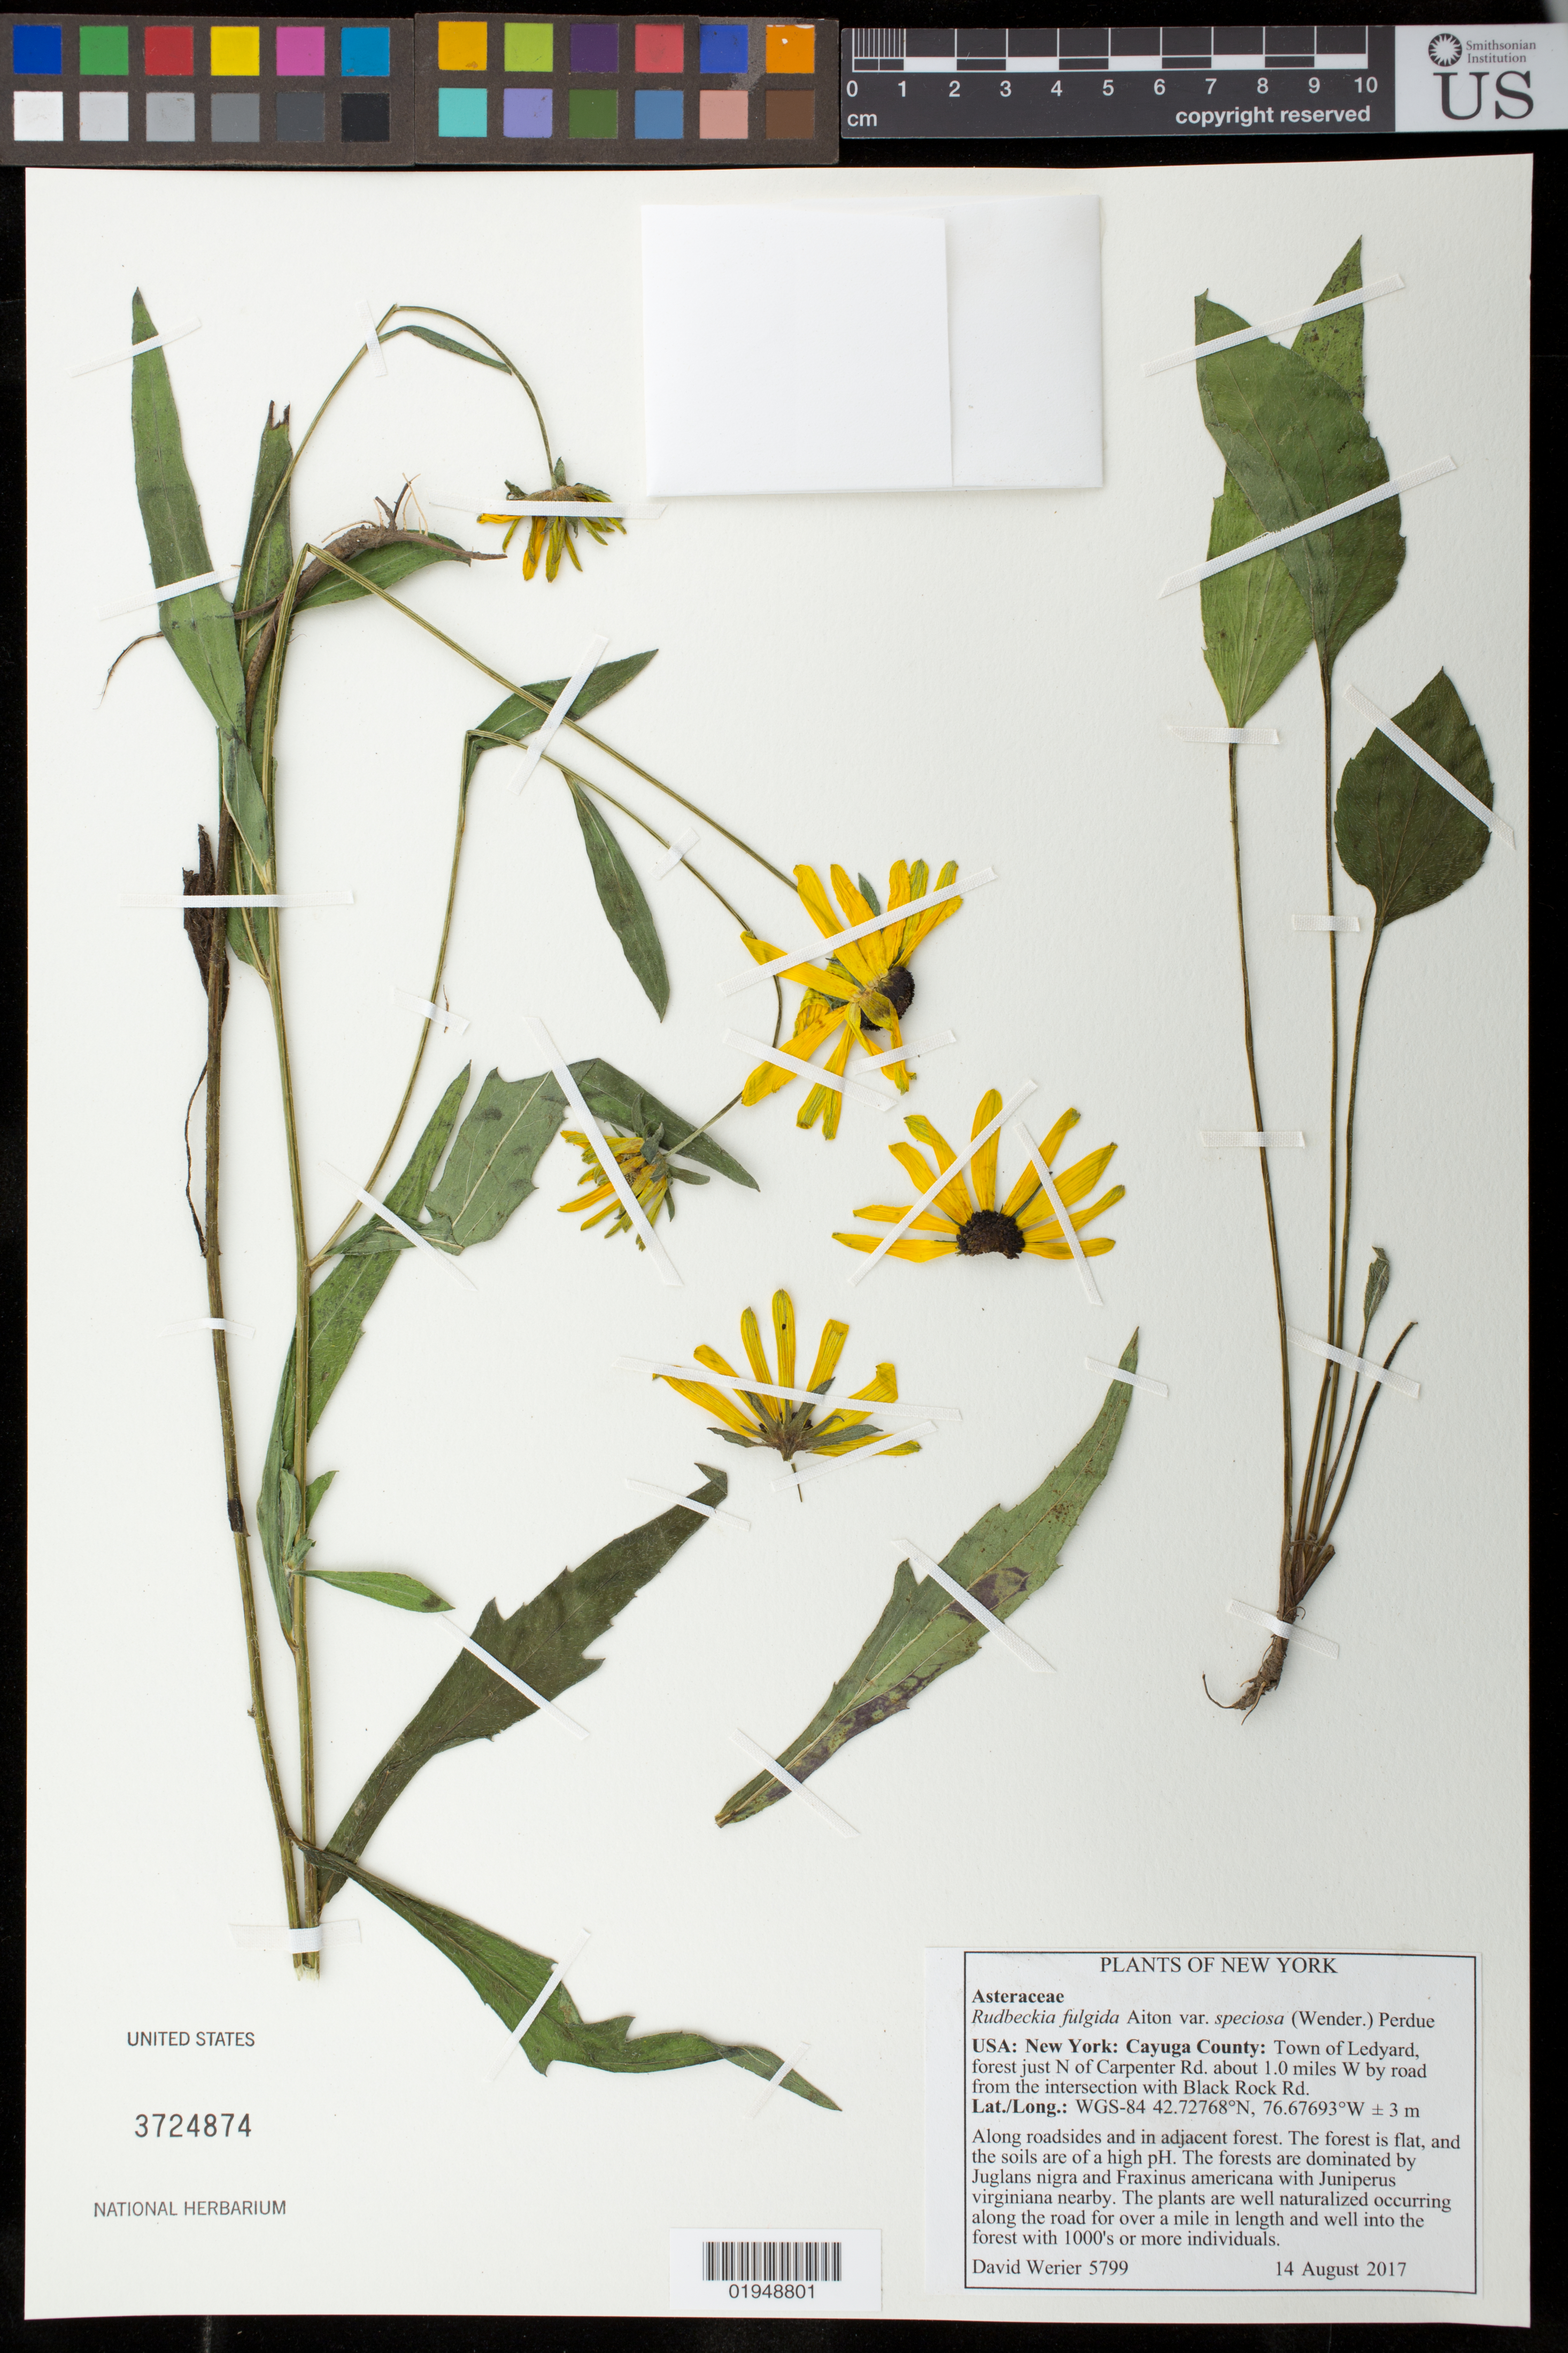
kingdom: Plantae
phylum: Tracheophyta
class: Magnoliopsida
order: Asterales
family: Asteraceae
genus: Rudbeckia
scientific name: Rudbeckia fulgida var. speciosa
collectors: D. Werier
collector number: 5799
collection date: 2017-08-14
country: United States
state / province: New York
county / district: Cayuga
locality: Town of Ledyard, just N of Carpenter Rd. about 1.0 miles W by road from the intersection with Black Rock Rd.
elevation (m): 3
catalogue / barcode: US 3724874